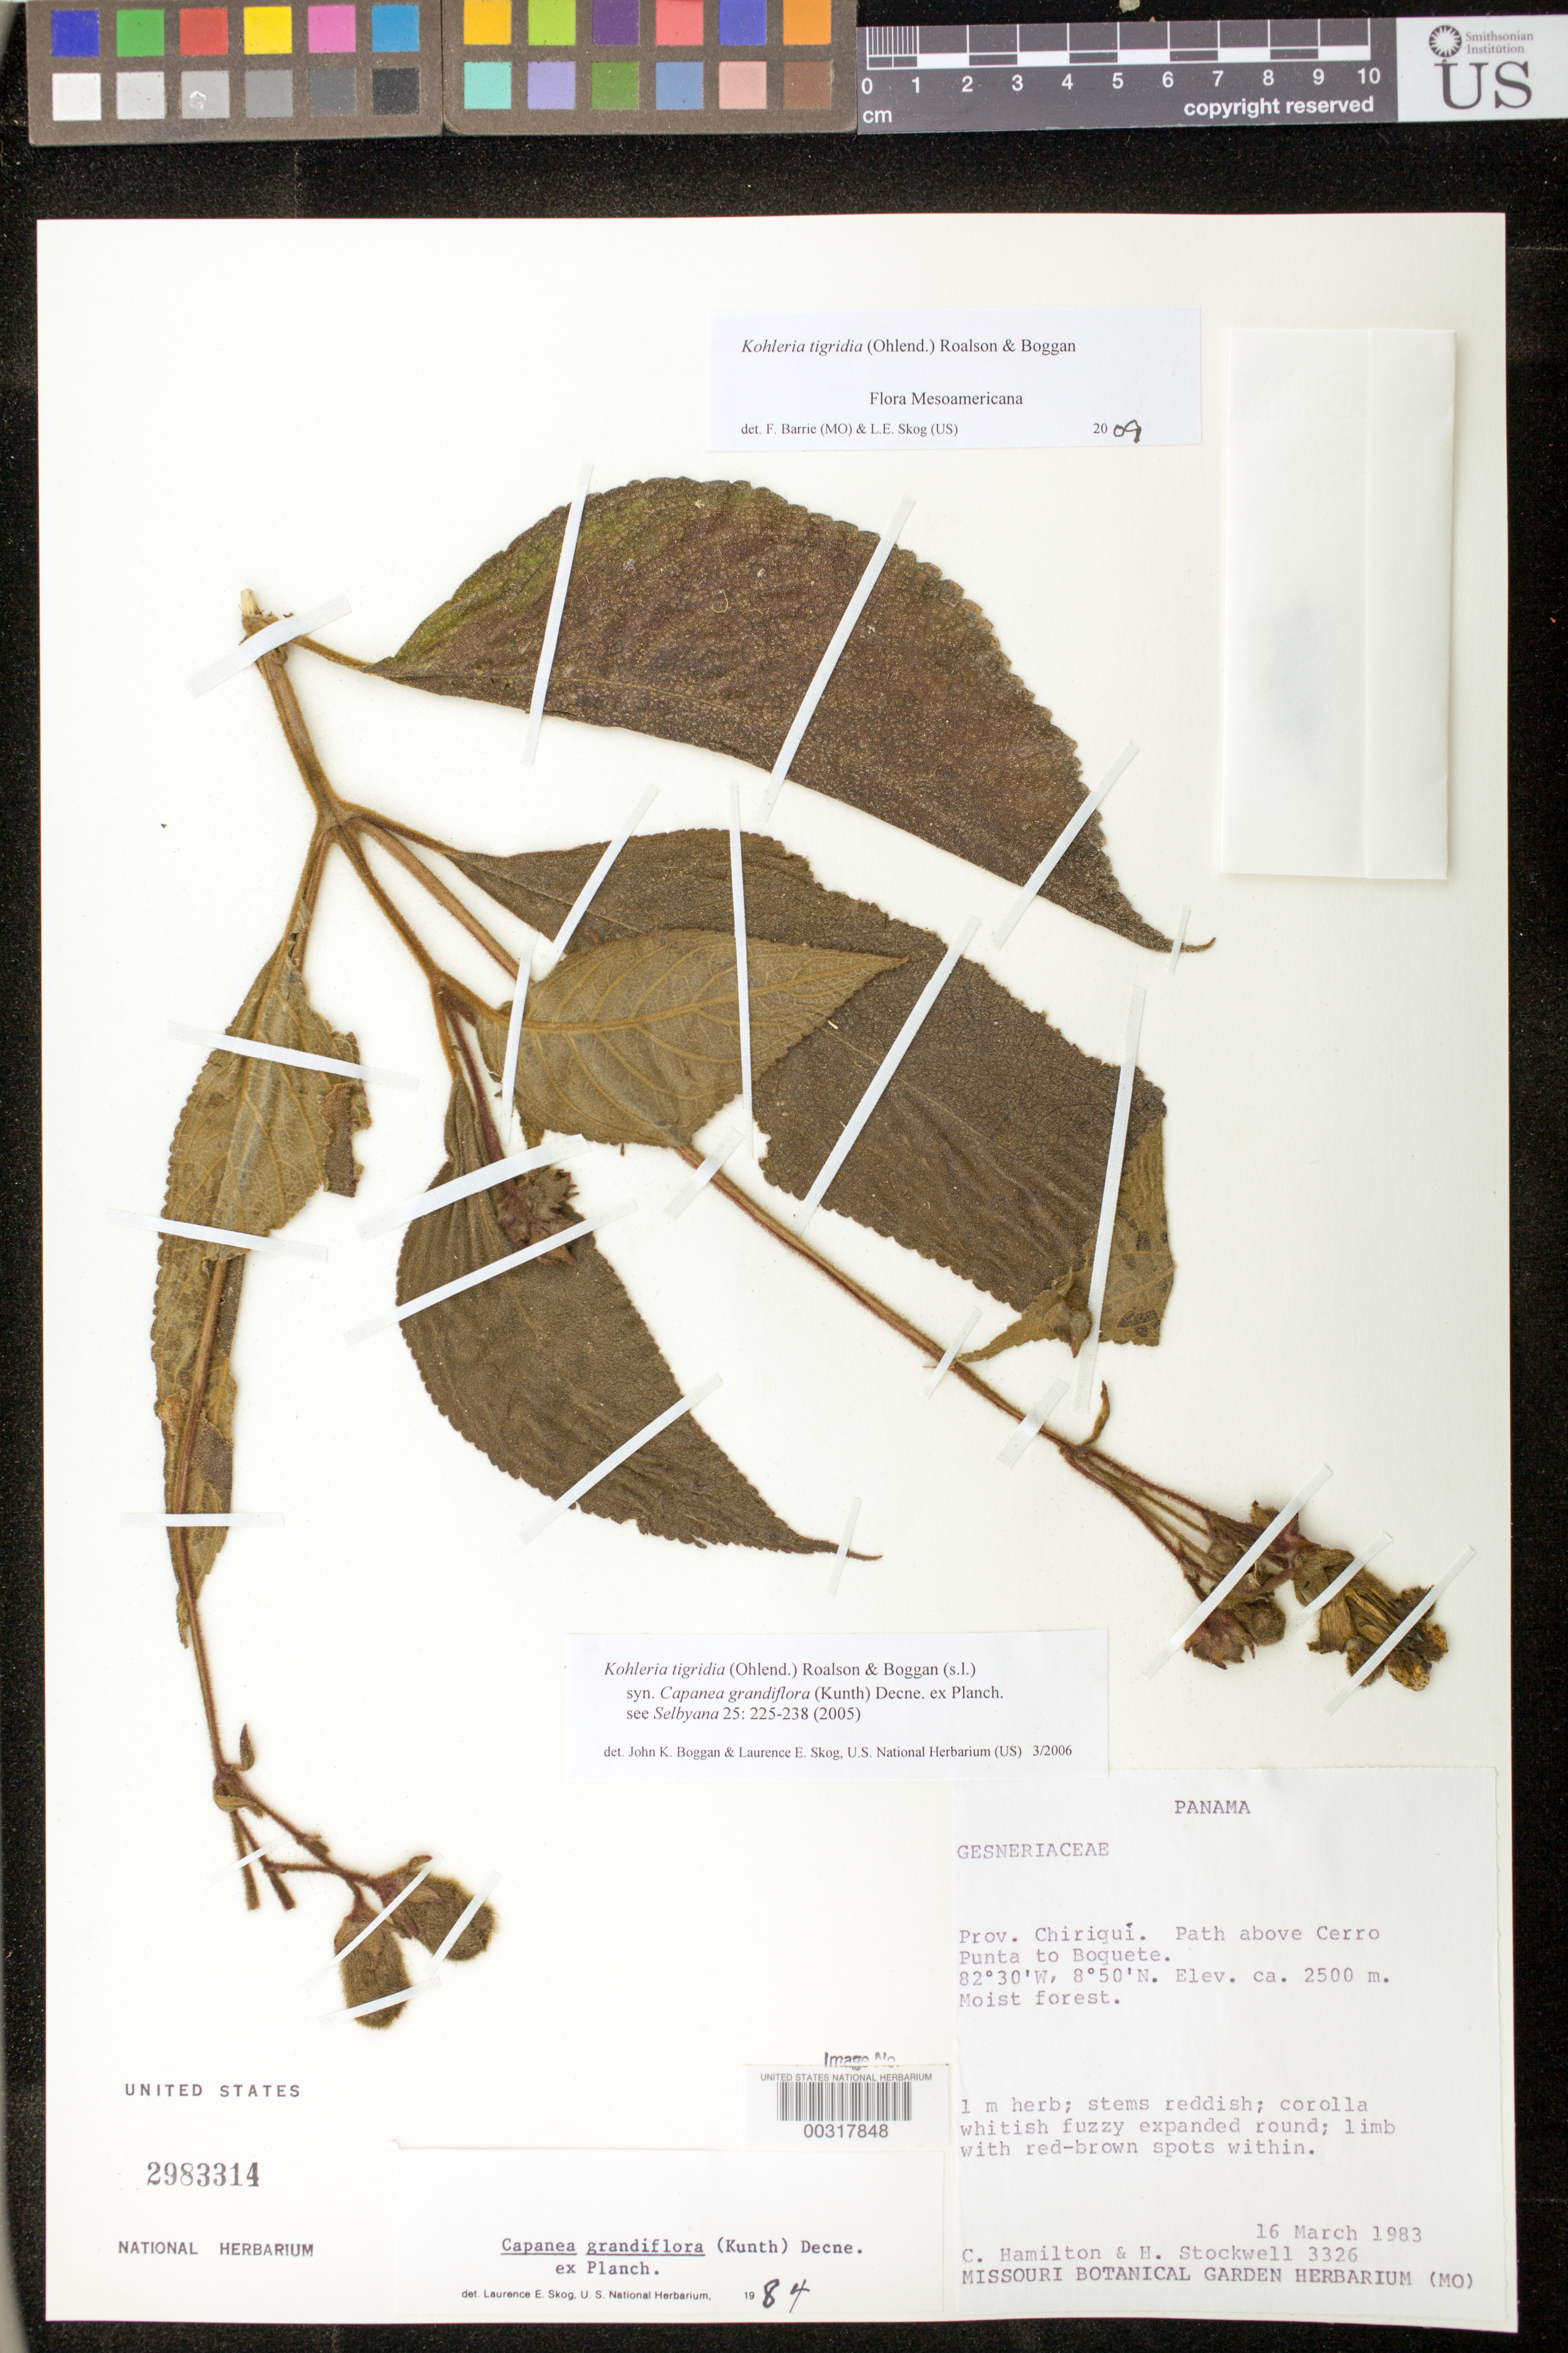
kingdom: Plantae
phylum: Tracheophyta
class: Magnoliopsida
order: Lamiales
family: Gesneriaceae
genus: Kohleria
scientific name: Kohleria tigridia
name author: (Ohlend.) Roalson & Boggan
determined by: Boggan, J. K.; Skog, L. E.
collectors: C. Hamilton & H. Stockwell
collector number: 3326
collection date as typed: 16 Mar 1983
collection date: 1983-03-16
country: Panama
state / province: Chiriquí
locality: Path above Cerro Punta to Boquete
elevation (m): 2500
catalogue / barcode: US 2983314